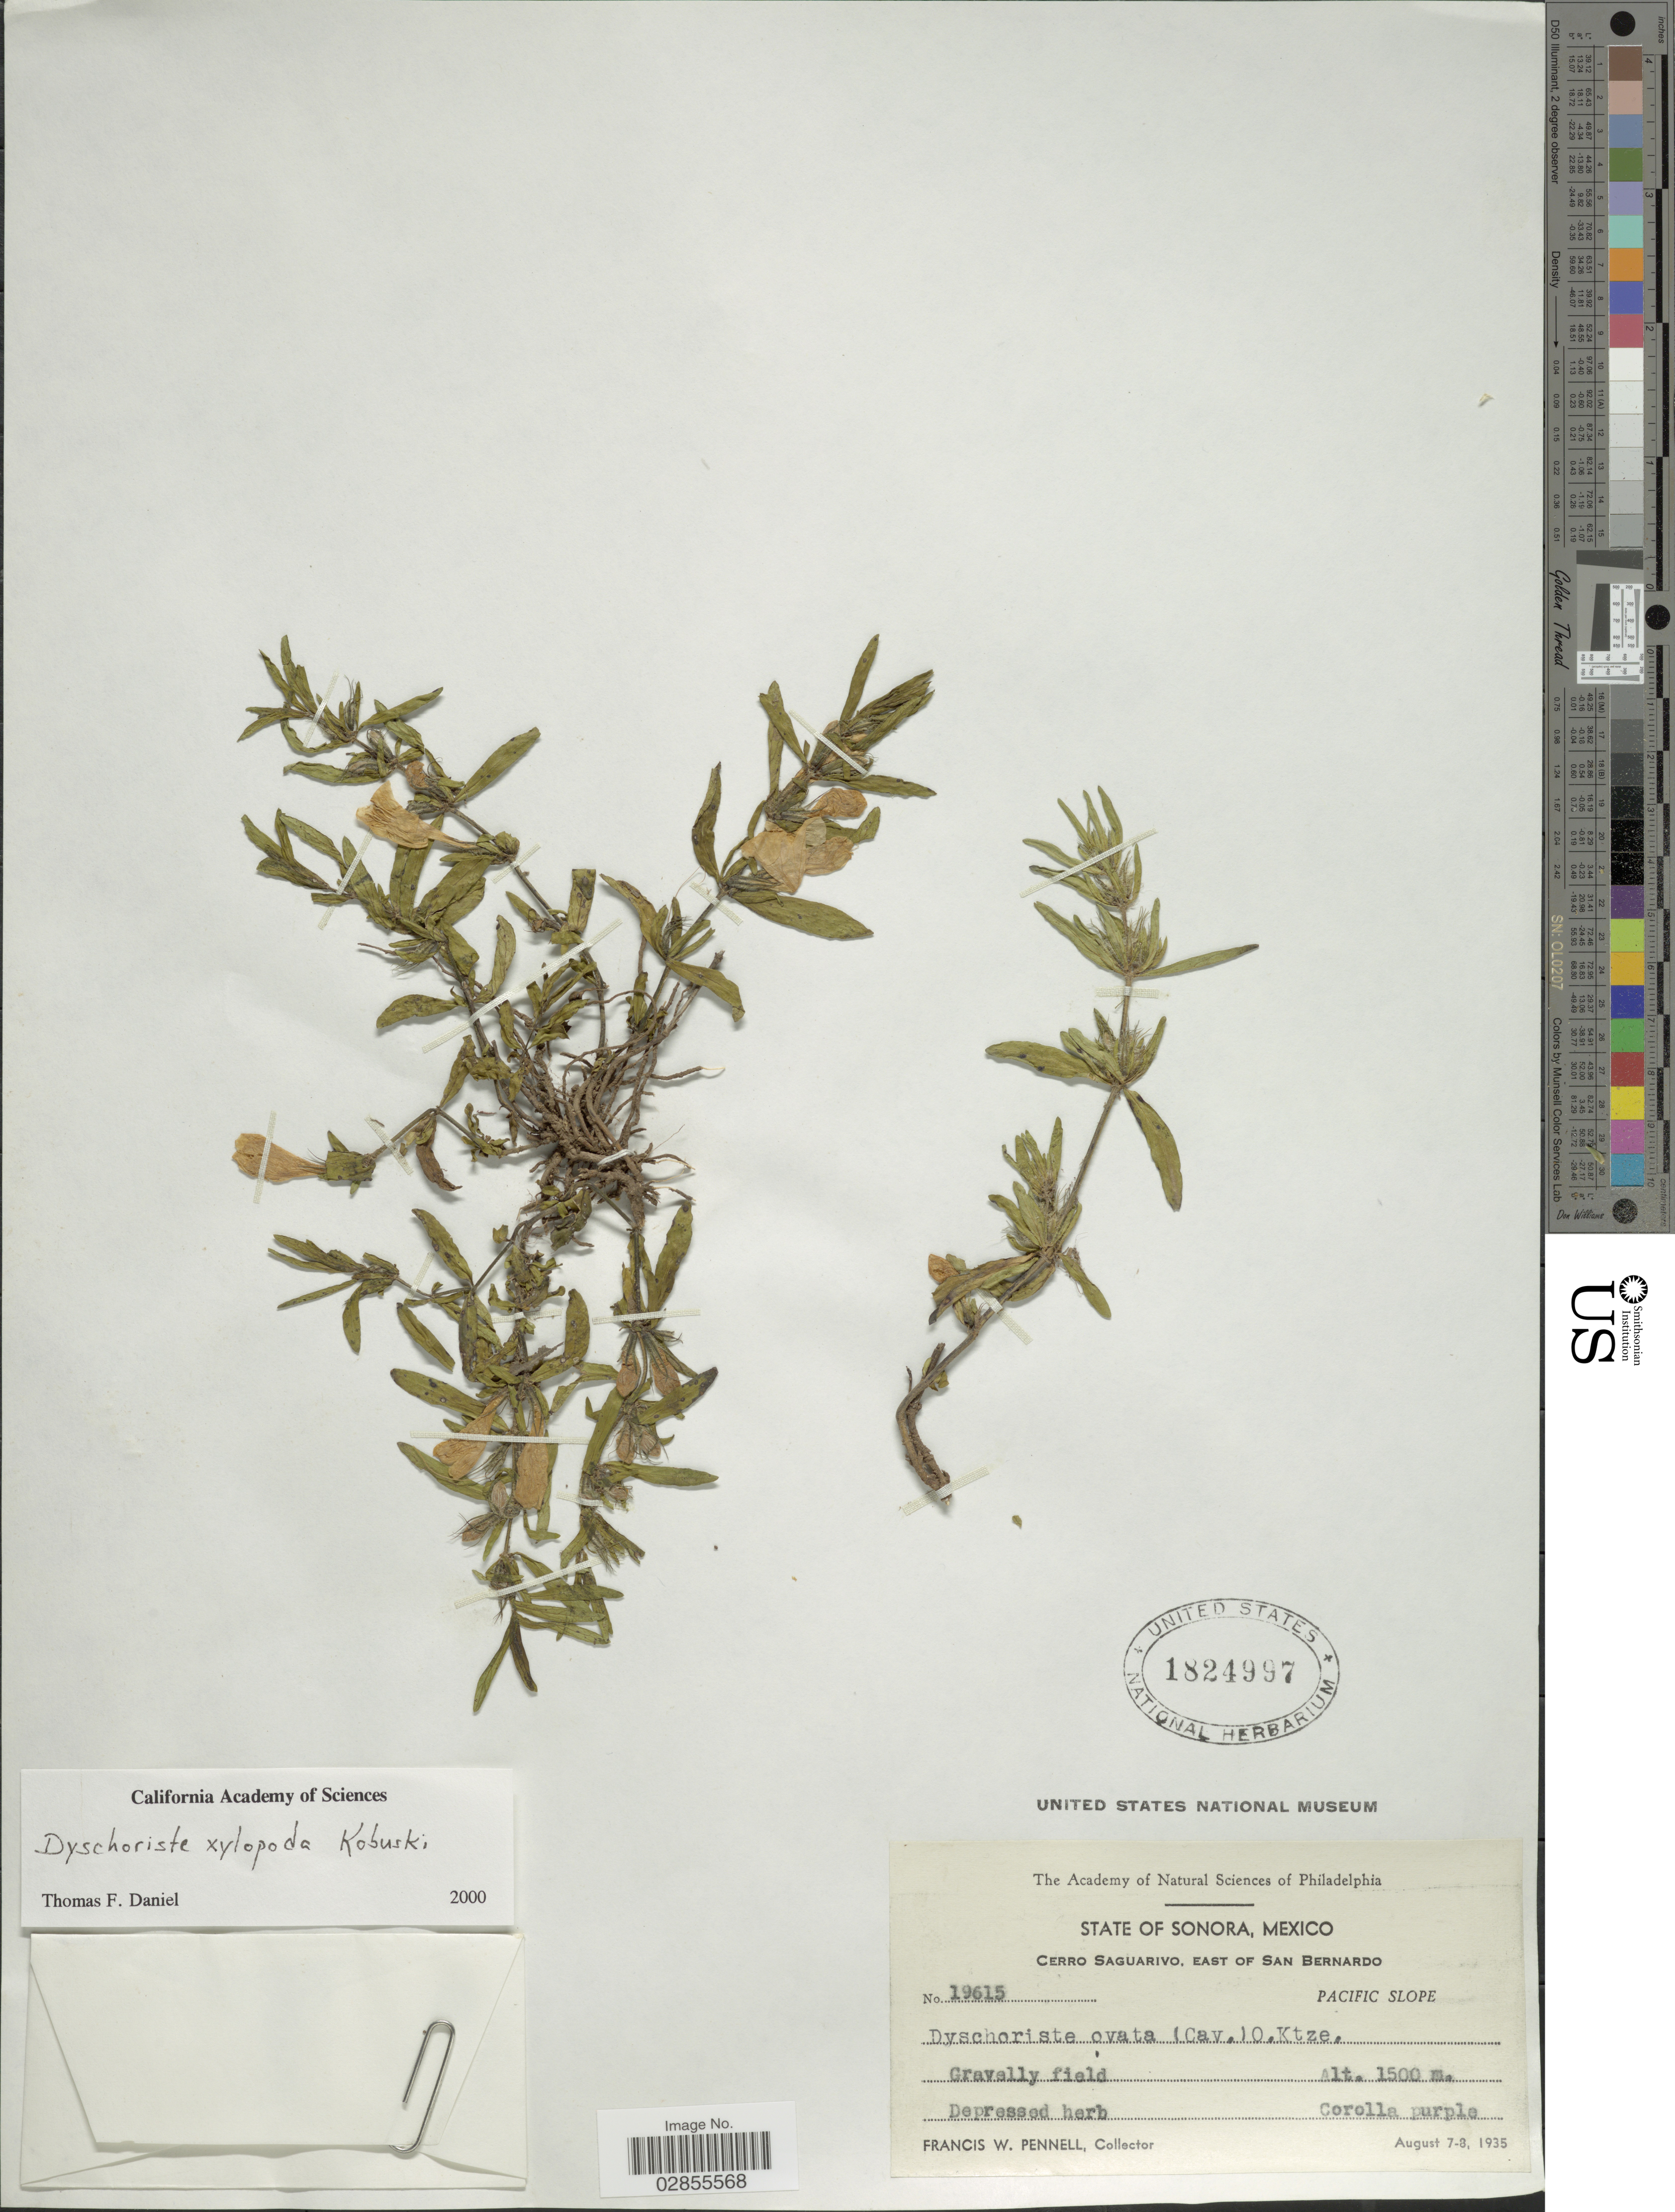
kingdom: Plantae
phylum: Tracheophyta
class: Magnoliopsida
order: Lamiales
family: Acanthaceae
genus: Dyschoriste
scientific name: Dyschoriste xylopoda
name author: Kobuski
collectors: F. W. Pennell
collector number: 19615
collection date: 1935-08-07/1935-08-08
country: Mexico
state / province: Sonora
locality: Cerro Saguarivo, east of San Bernardo. Pacific Slope.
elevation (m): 1500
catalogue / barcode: US 1824997